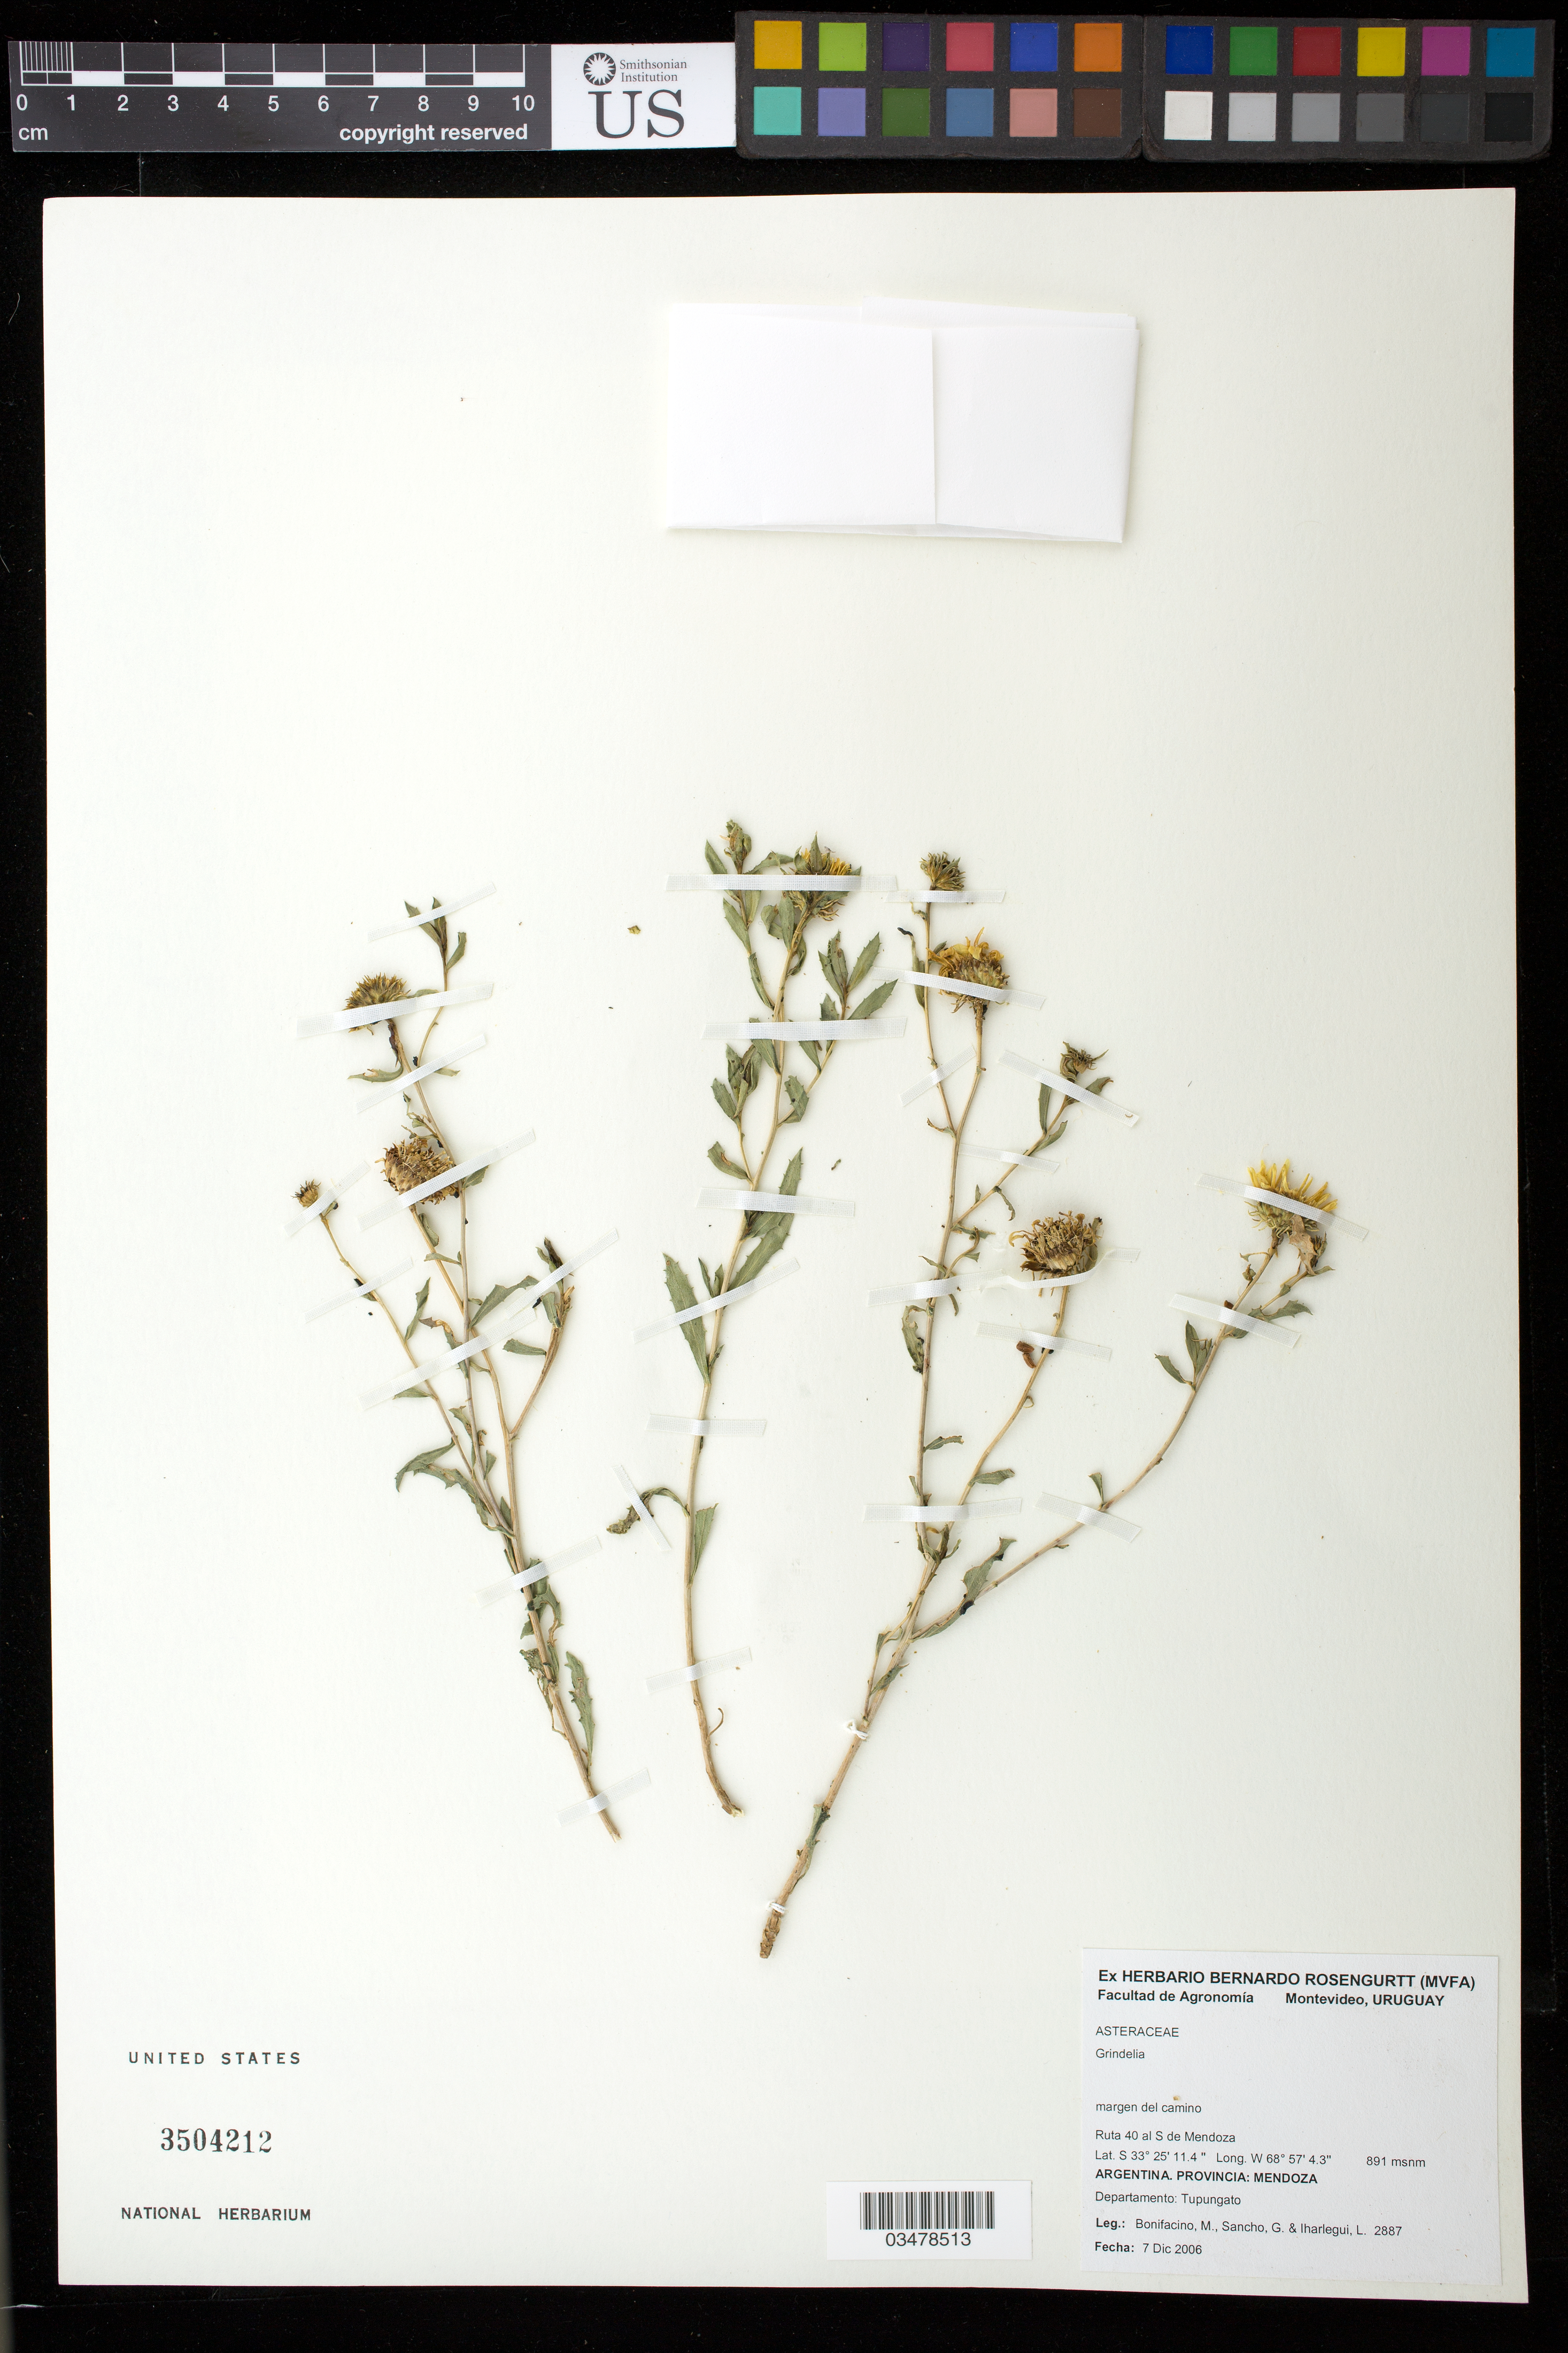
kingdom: Plantae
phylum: Tracheophyta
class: Magnoliopsida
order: Asterales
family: Asteraceae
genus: Grindelia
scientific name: Grindelia sp.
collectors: M. Bonifacino, G. Sancho & L. Iharlegui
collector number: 2887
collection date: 2006-12-07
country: Argentina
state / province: Mendoza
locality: Ruta 40 al S de Mendoza. Departamento: Tupungato.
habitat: Margen del camino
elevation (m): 891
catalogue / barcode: US 3504212